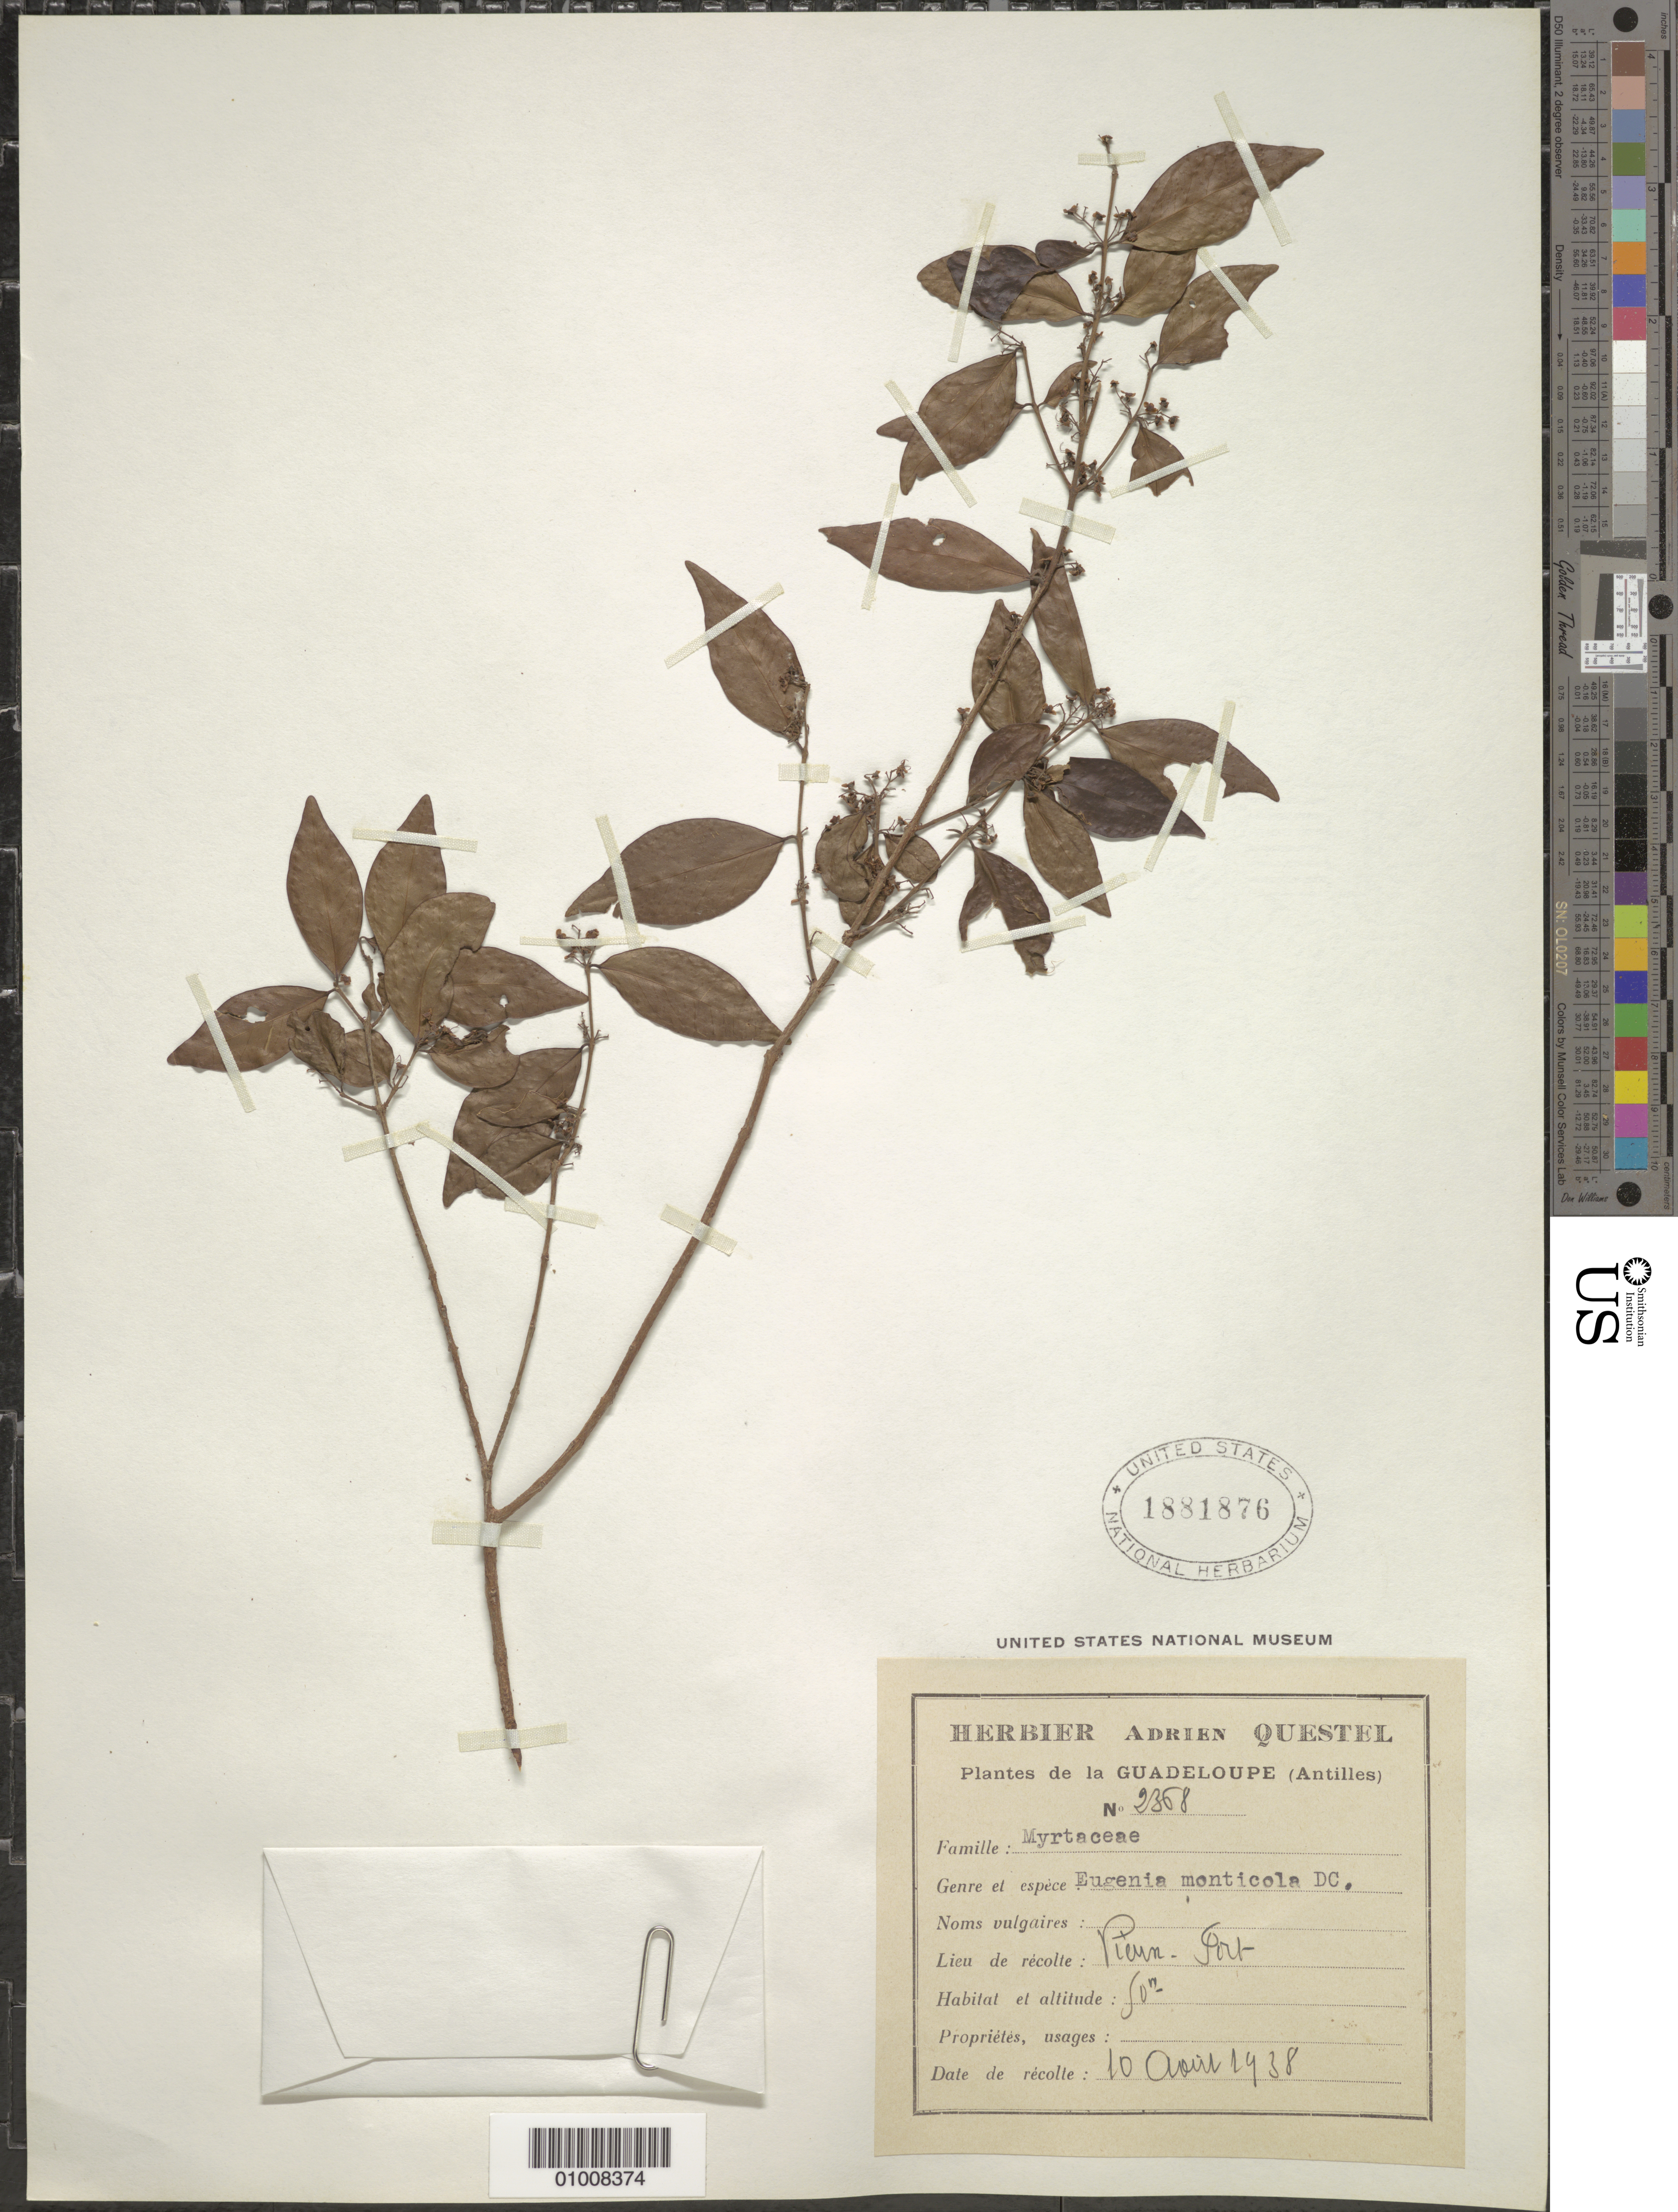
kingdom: Plantae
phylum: Tracheophyta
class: Magnoliopsida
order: Myrtales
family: Myrtaceae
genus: Eugenia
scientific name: Eugenia monticola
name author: (Sw.) DC.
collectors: A. Questel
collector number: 2368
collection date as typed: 10 Aug 1938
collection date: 1938-08-10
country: Guadeloupe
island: Basse Terre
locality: Vieux-Fort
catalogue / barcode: US 1881876